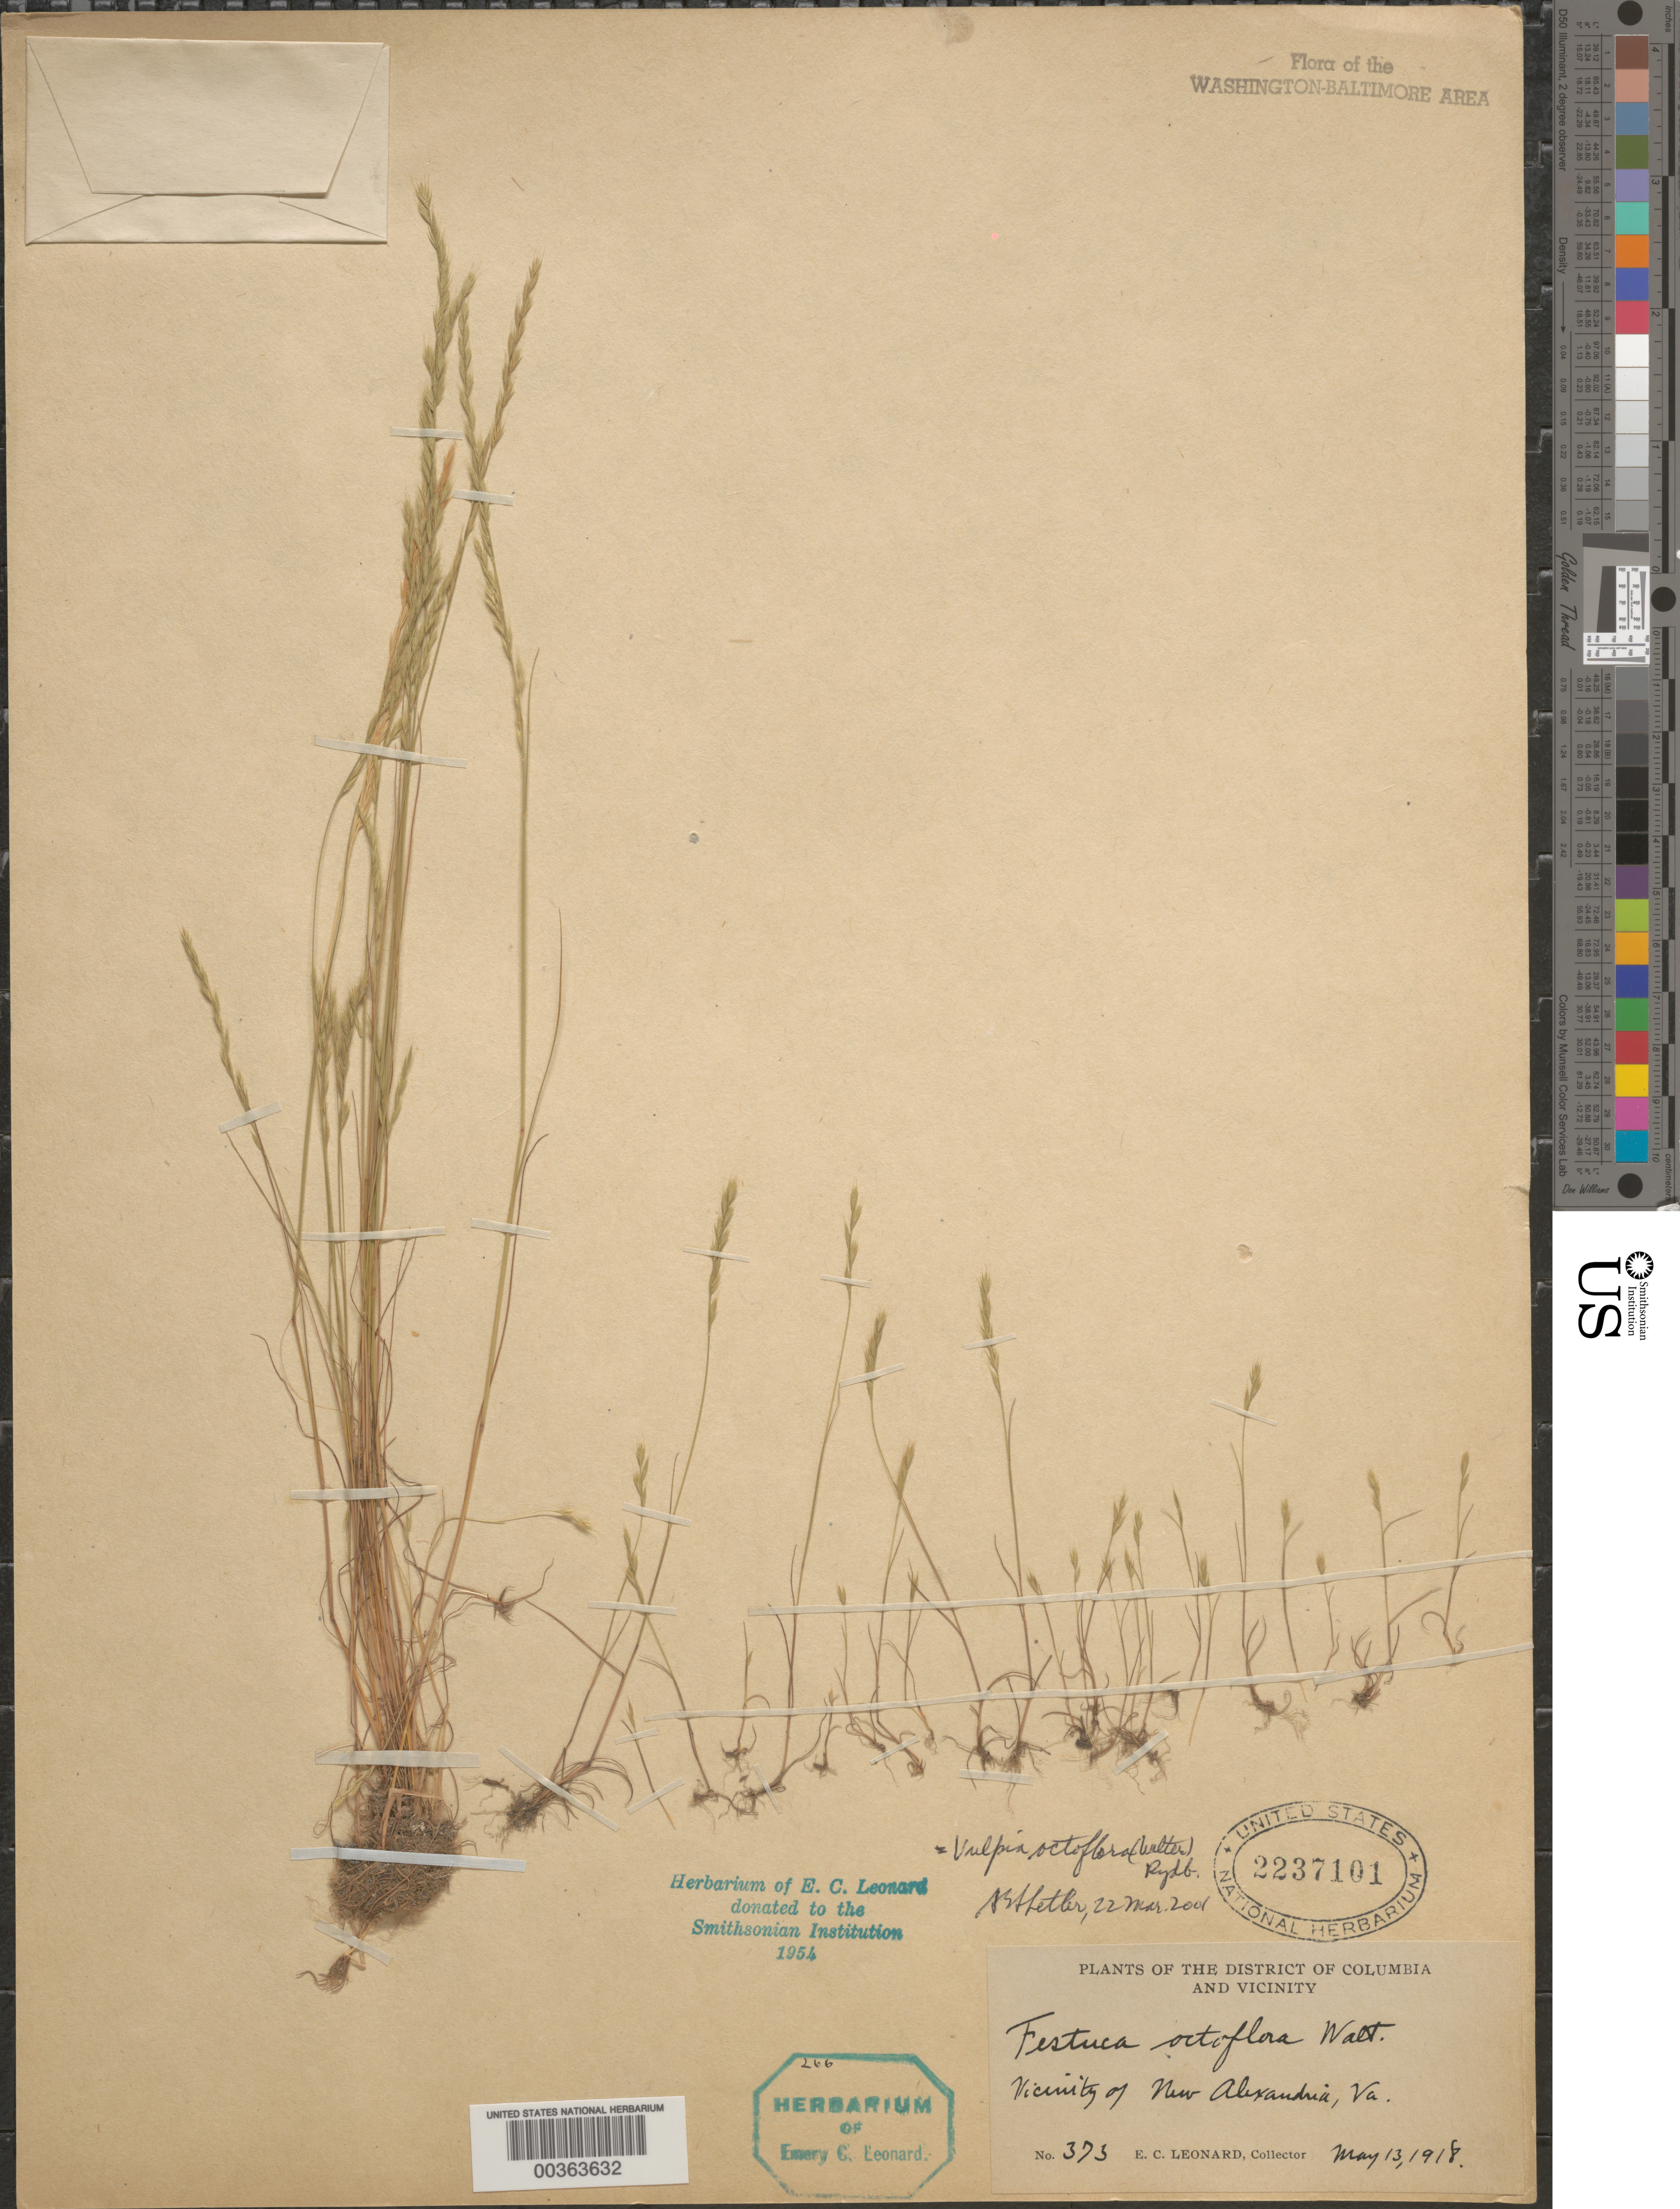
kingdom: Plantae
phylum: Tracheophyta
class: Liliopsida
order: Poales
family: Poaceae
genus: Vulpia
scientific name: Vulpia octoflora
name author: (Walter) Rydb.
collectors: E. C. Leonard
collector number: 373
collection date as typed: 13 May 1918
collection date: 1918-05-13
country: United States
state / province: Virginia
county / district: Fairfax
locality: New Alexandria vicinity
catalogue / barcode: US 2237101